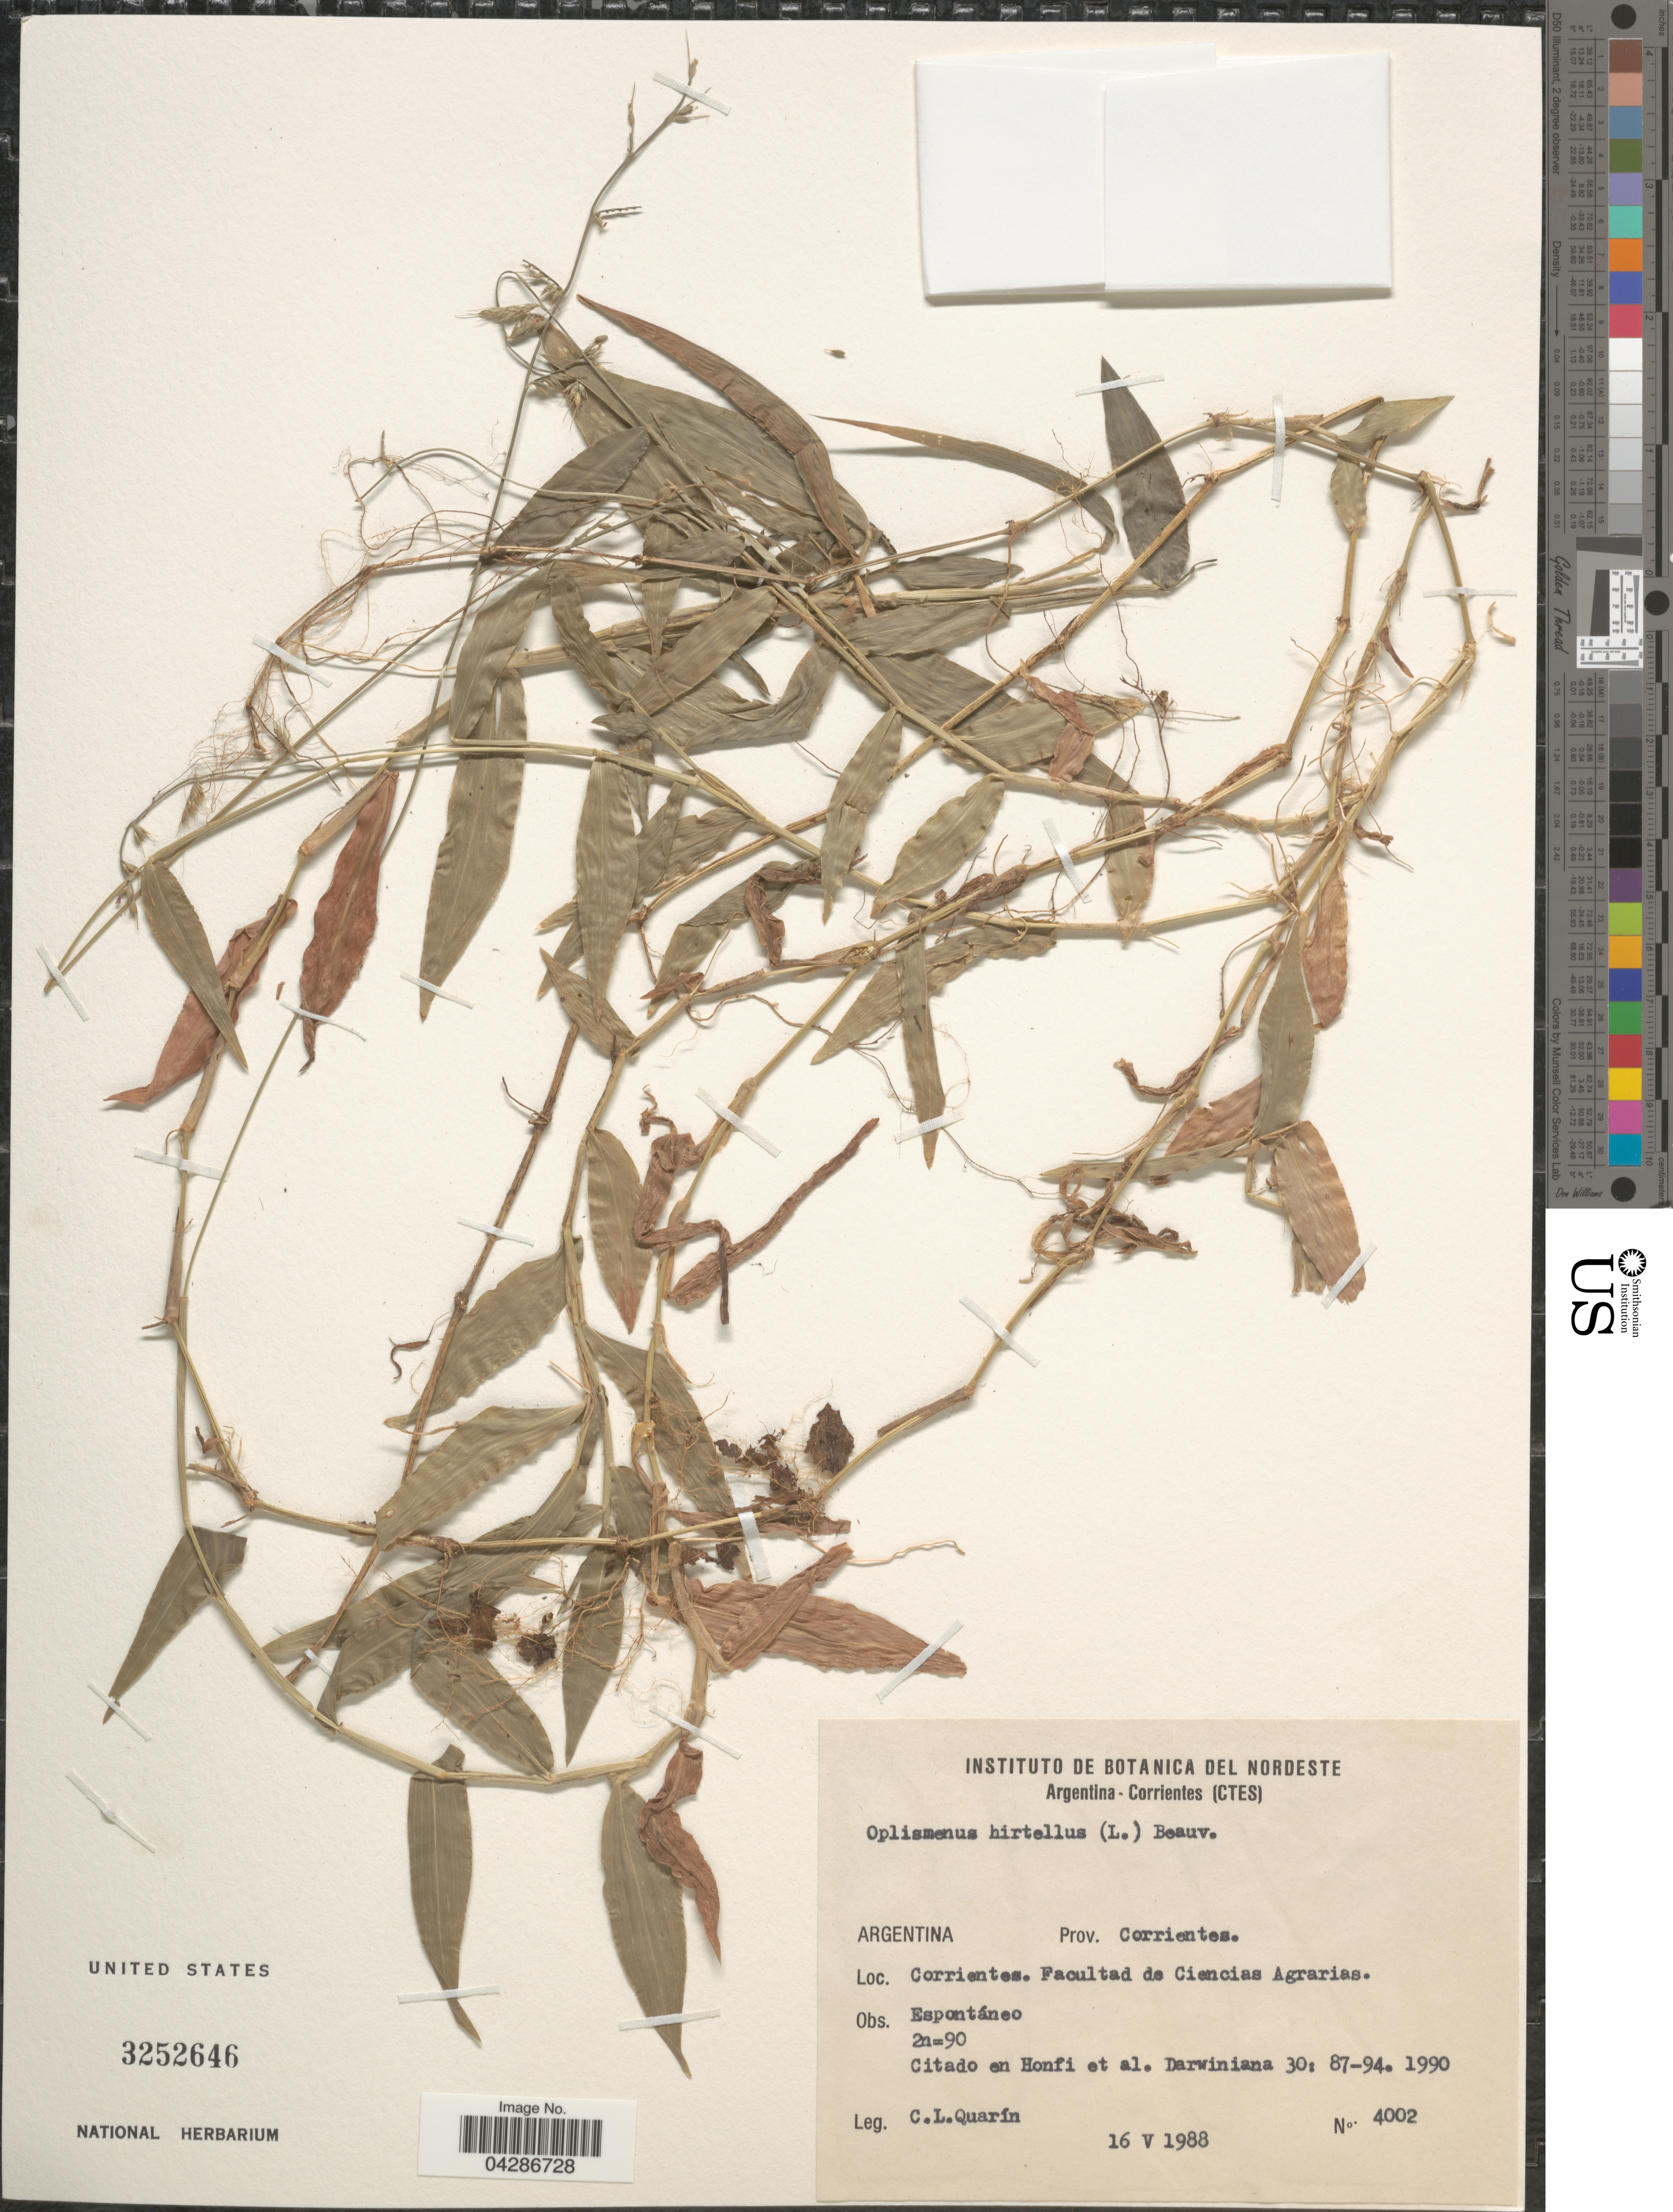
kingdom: Plantae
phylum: Tracheophyta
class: Liliopsida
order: Poales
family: Poaceae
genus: Oplismenus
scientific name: Oplismenus hirtellus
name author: (L.) P. Beauv.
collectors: C. Quarin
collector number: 4002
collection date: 1988-05-16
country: Argentina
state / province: Corrientes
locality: Facultad de Ciencias Agrarias.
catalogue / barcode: US 3252646